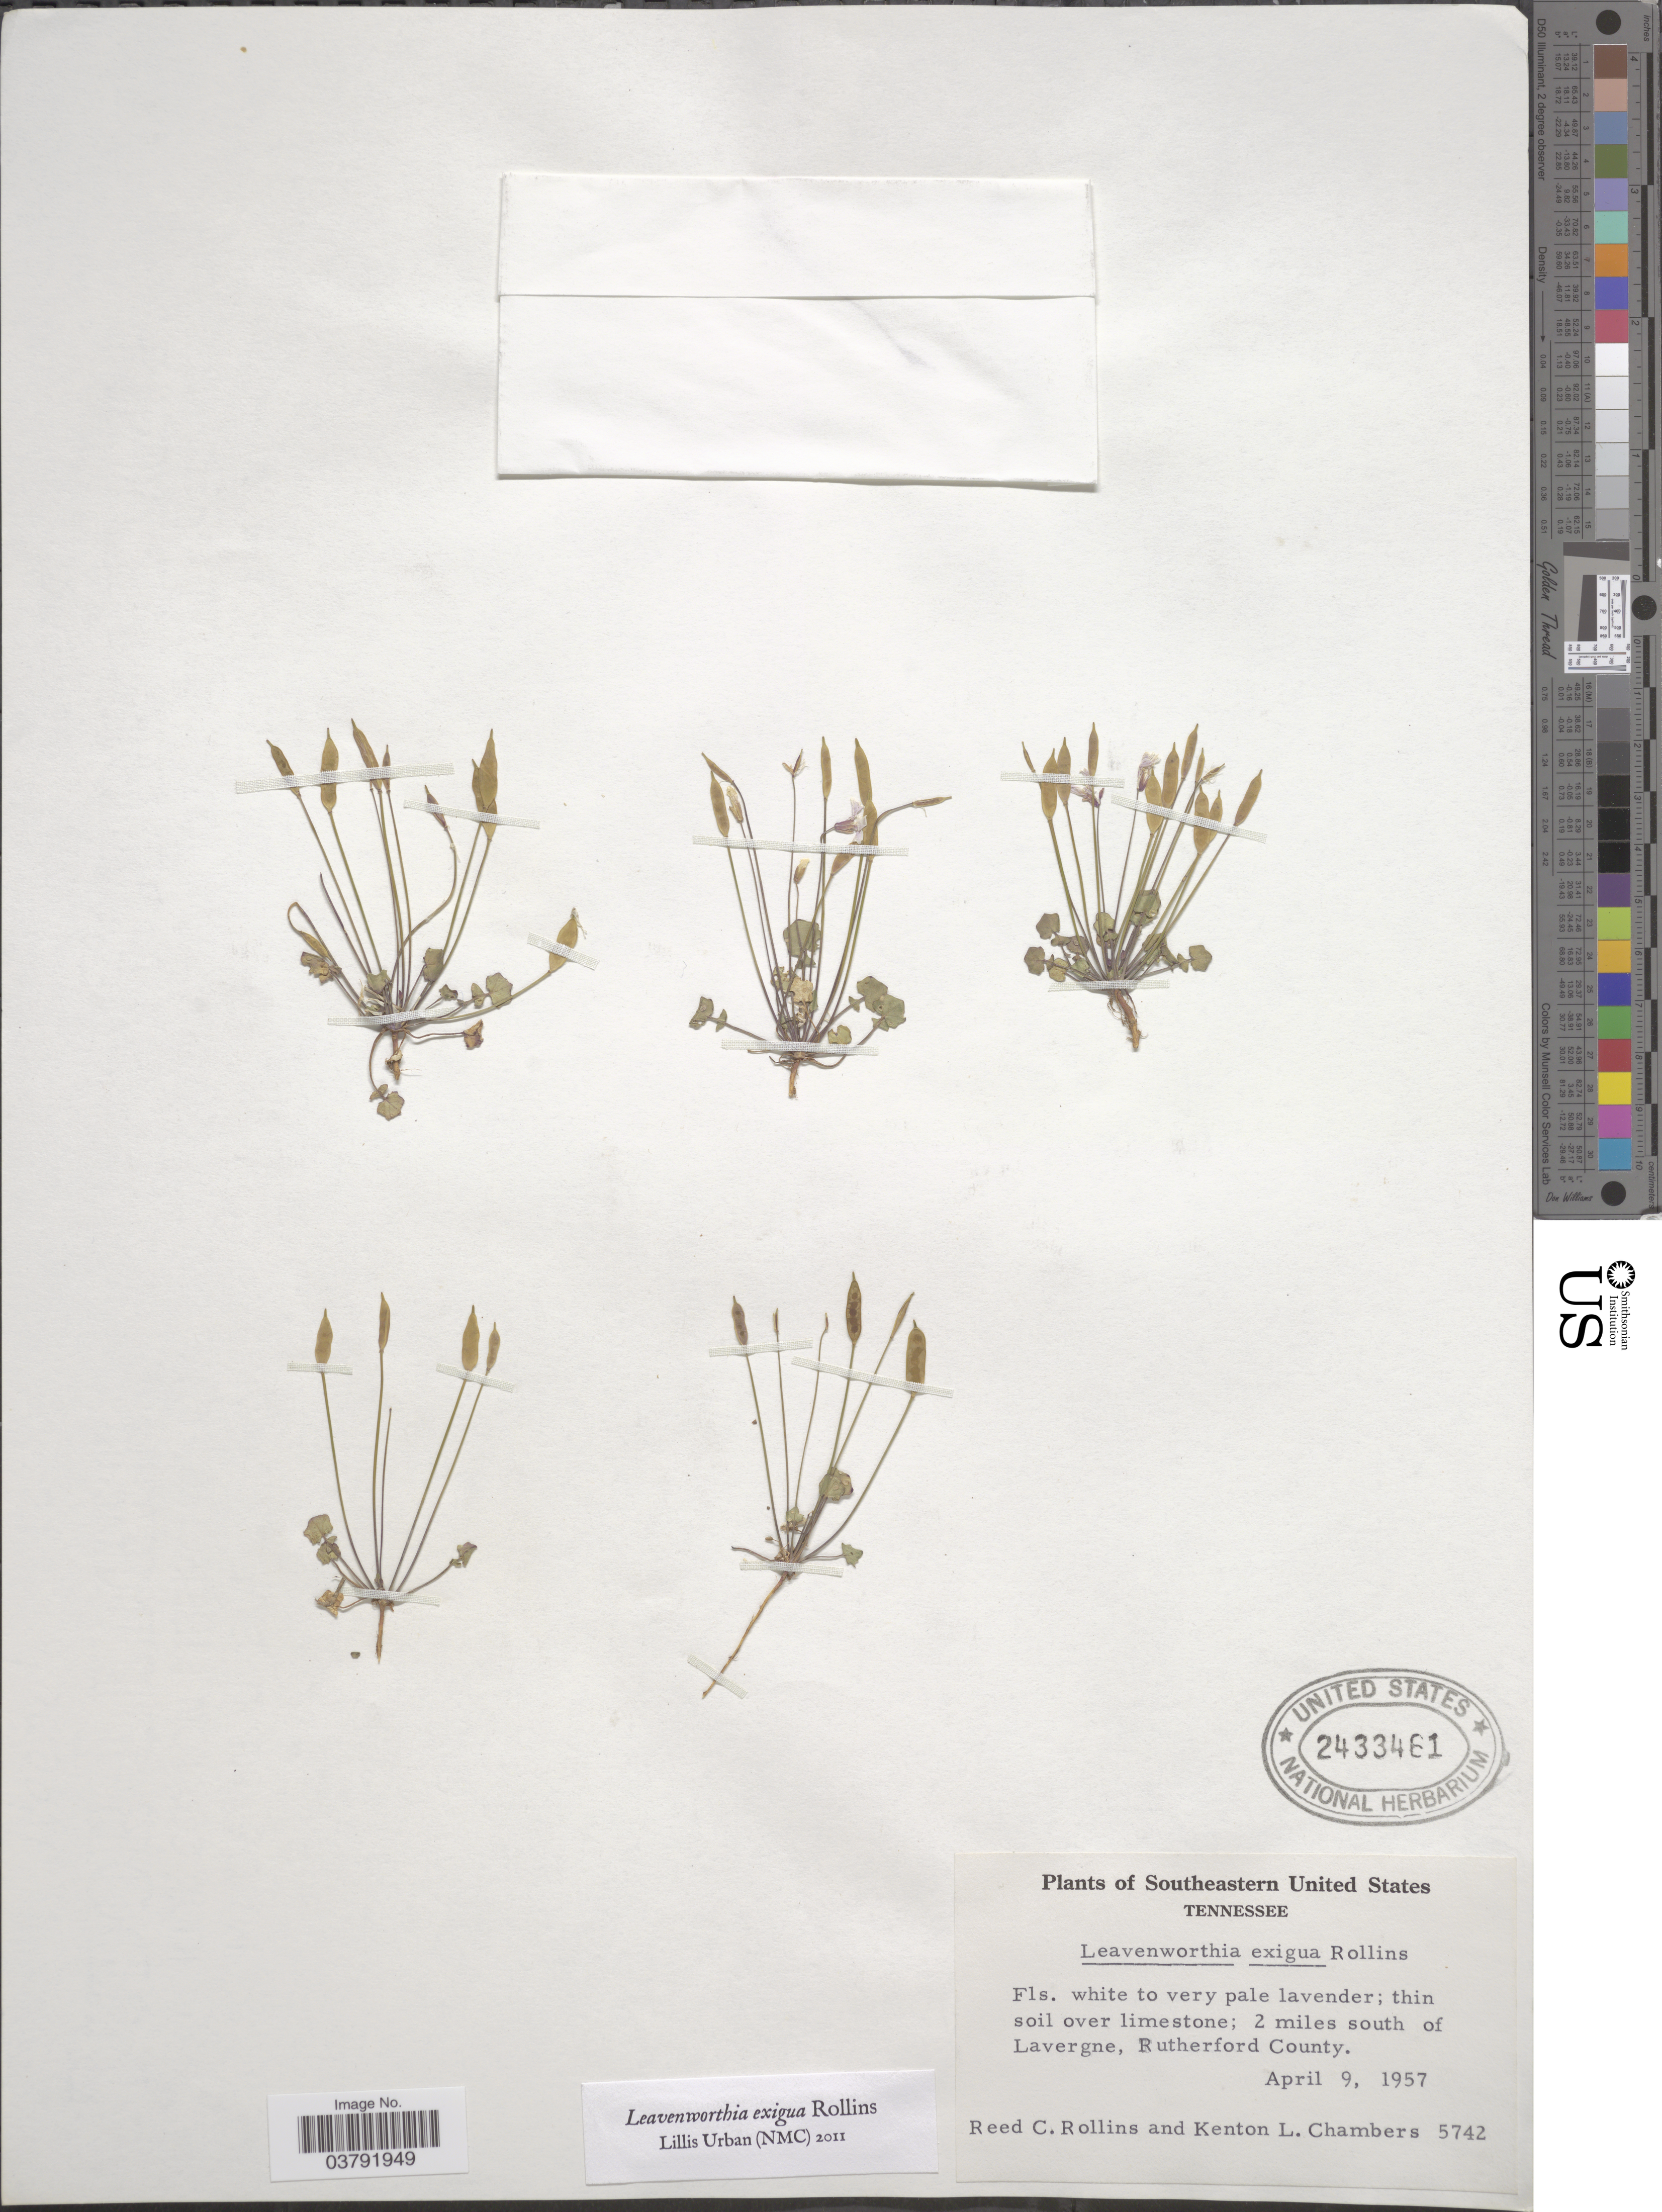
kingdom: Plantae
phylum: Tracheophyta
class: Magnoliopsida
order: Brassicales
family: Brassicaceae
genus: Leavenworthia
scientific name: Leavenworthia exigua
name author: Rollins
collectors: R. C. Rollins & K. L. Chambers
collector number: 5742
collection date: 1957-04-09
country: United States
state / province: Tennessee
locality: Southeastern United States. 2 miles south of Lavergne, Rutherford County.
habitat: thin soil over limestone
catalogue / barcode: US 2433461